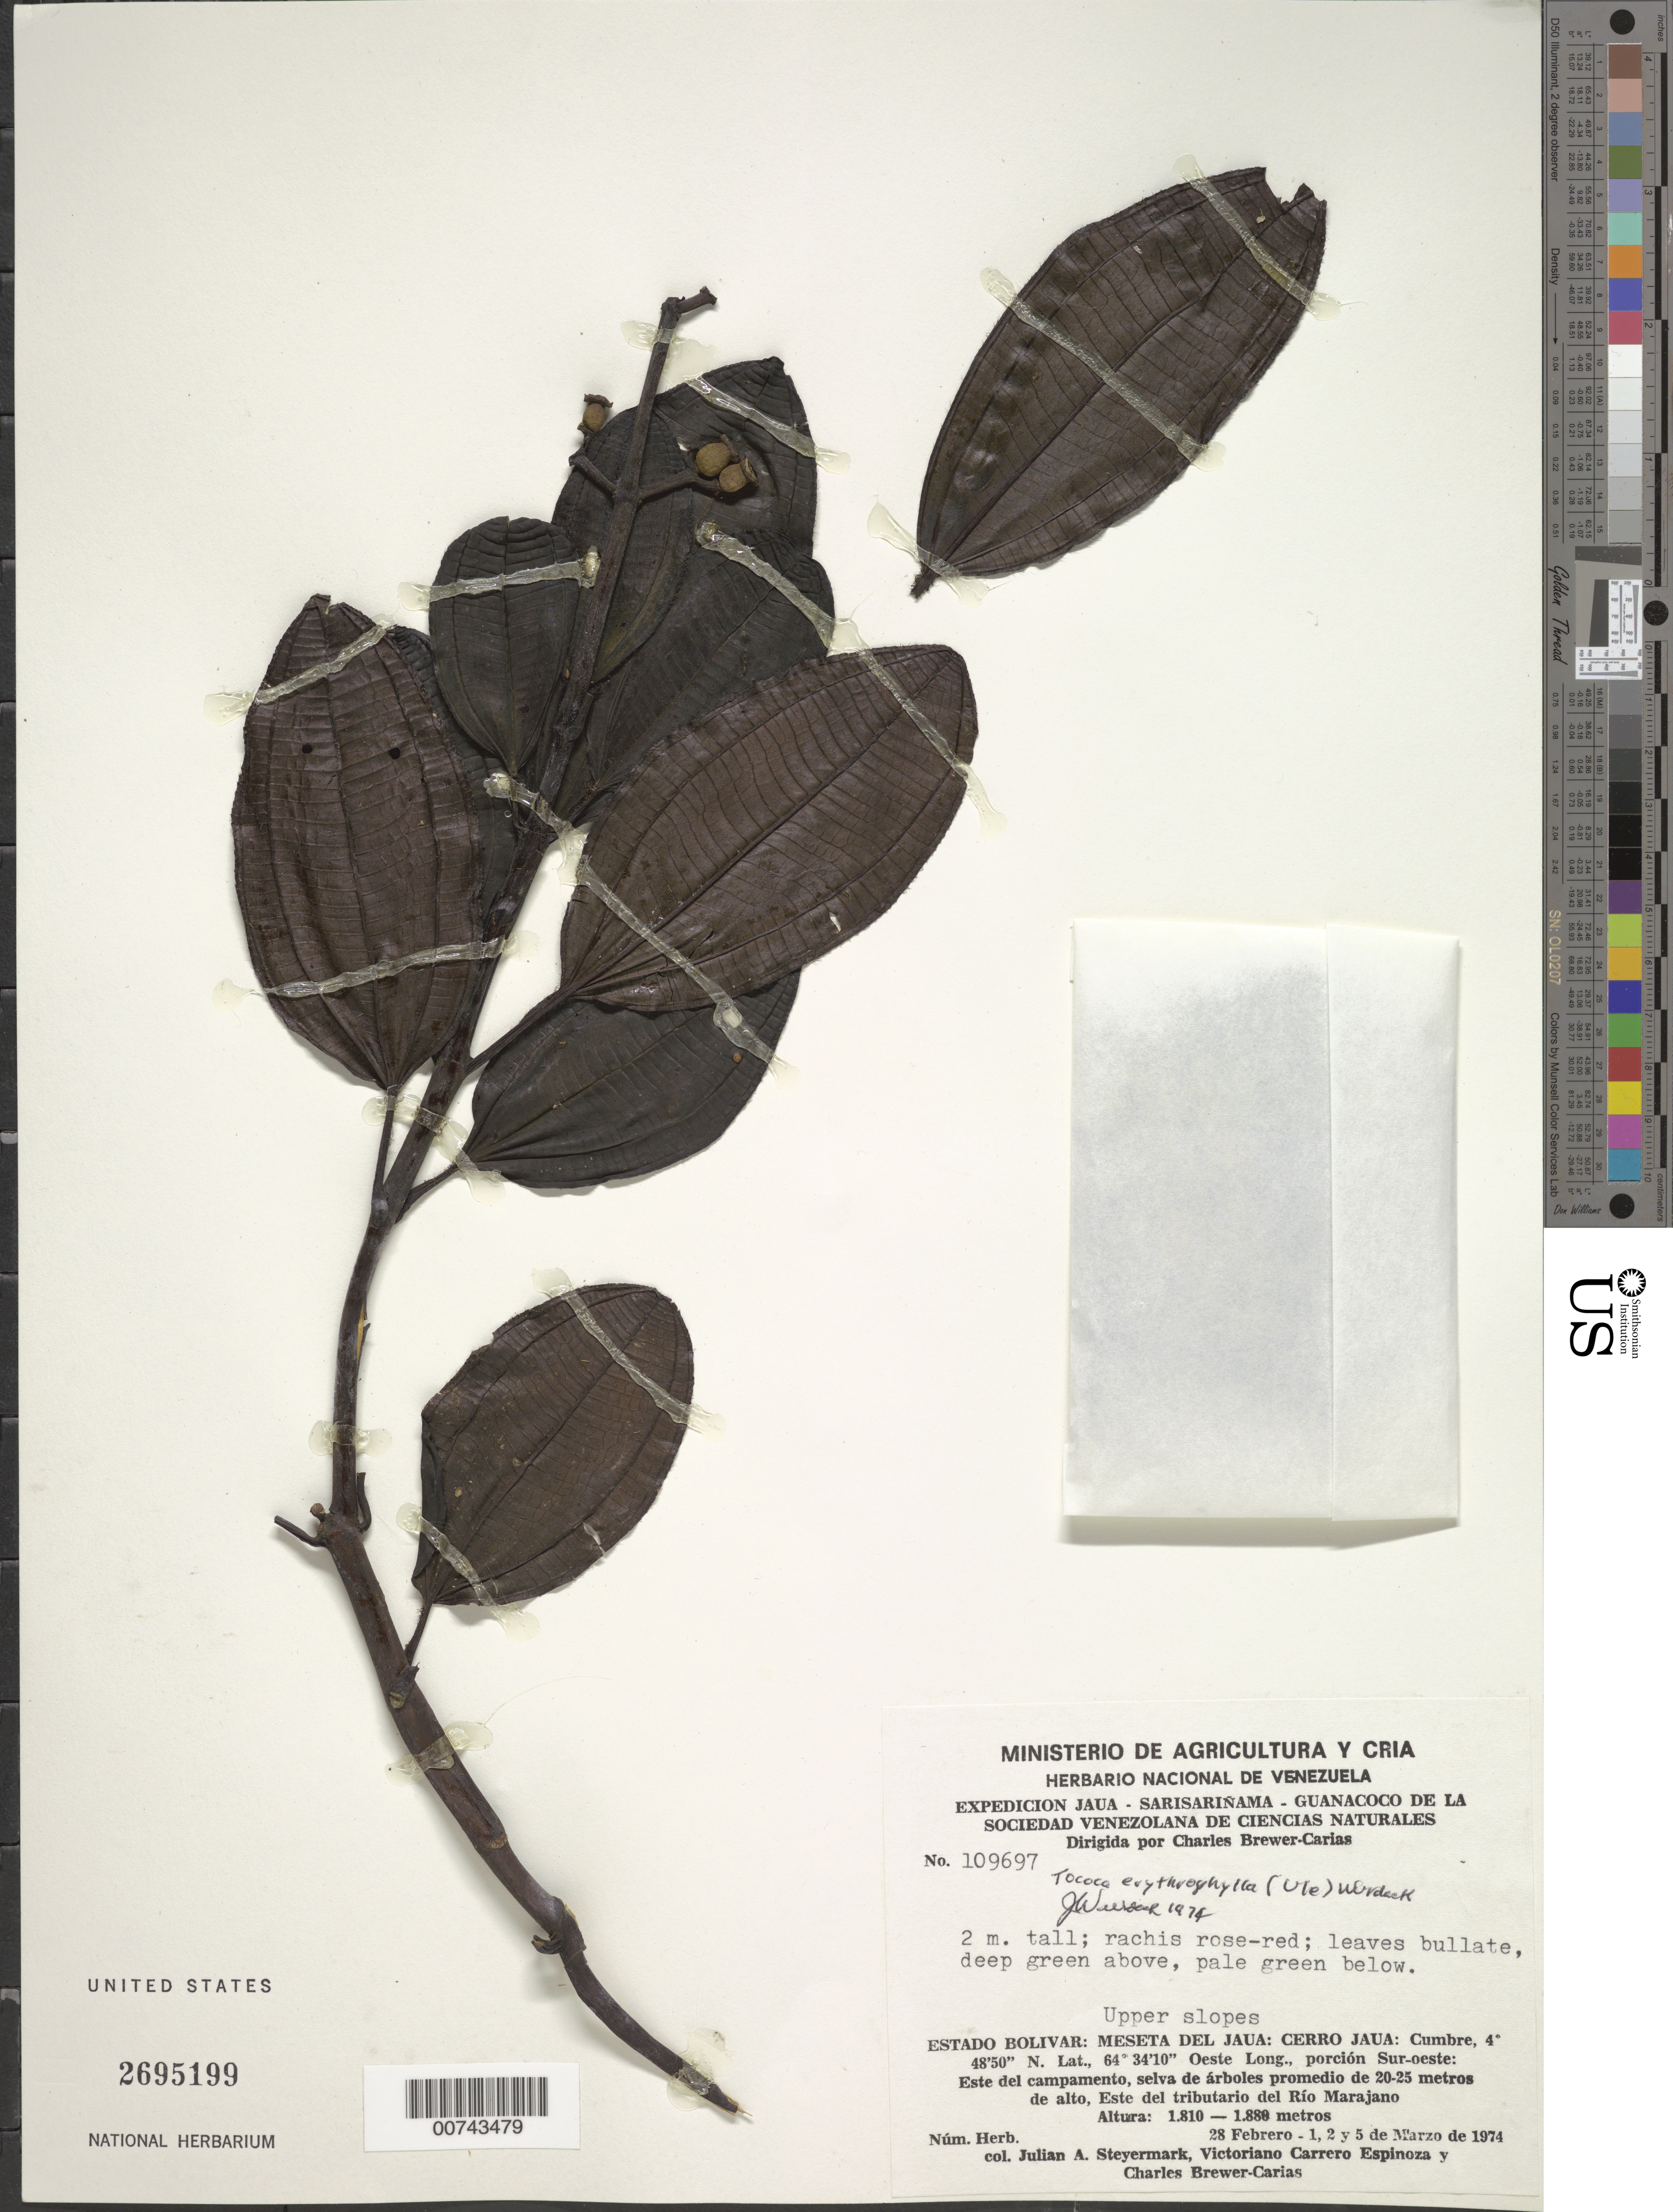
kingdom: Plantae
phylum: Tracheophyta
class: Magnoliopsida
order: Myrtales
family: Melastomataceae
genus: Tococa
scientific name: Tococa erythrophylla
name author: (Ule) Wurdack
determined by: Wurdack, John J., (US), US (UNITED STATES)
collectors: J. Steyermark, V. Carreño E. & C. Brewer-Carias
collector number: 109697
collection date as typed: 28-Feb-74 to 5-Mar-74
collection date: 1974-02-28/1974-03-05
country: Venezuela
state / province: Bolívar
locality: Meseta del Jaua: Cerro Jaua, cumbre, este del campamento, este del tributarío del Río Marajano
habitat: Selva de arboles 20-25 m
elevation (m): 1810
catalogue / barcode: US 2695199